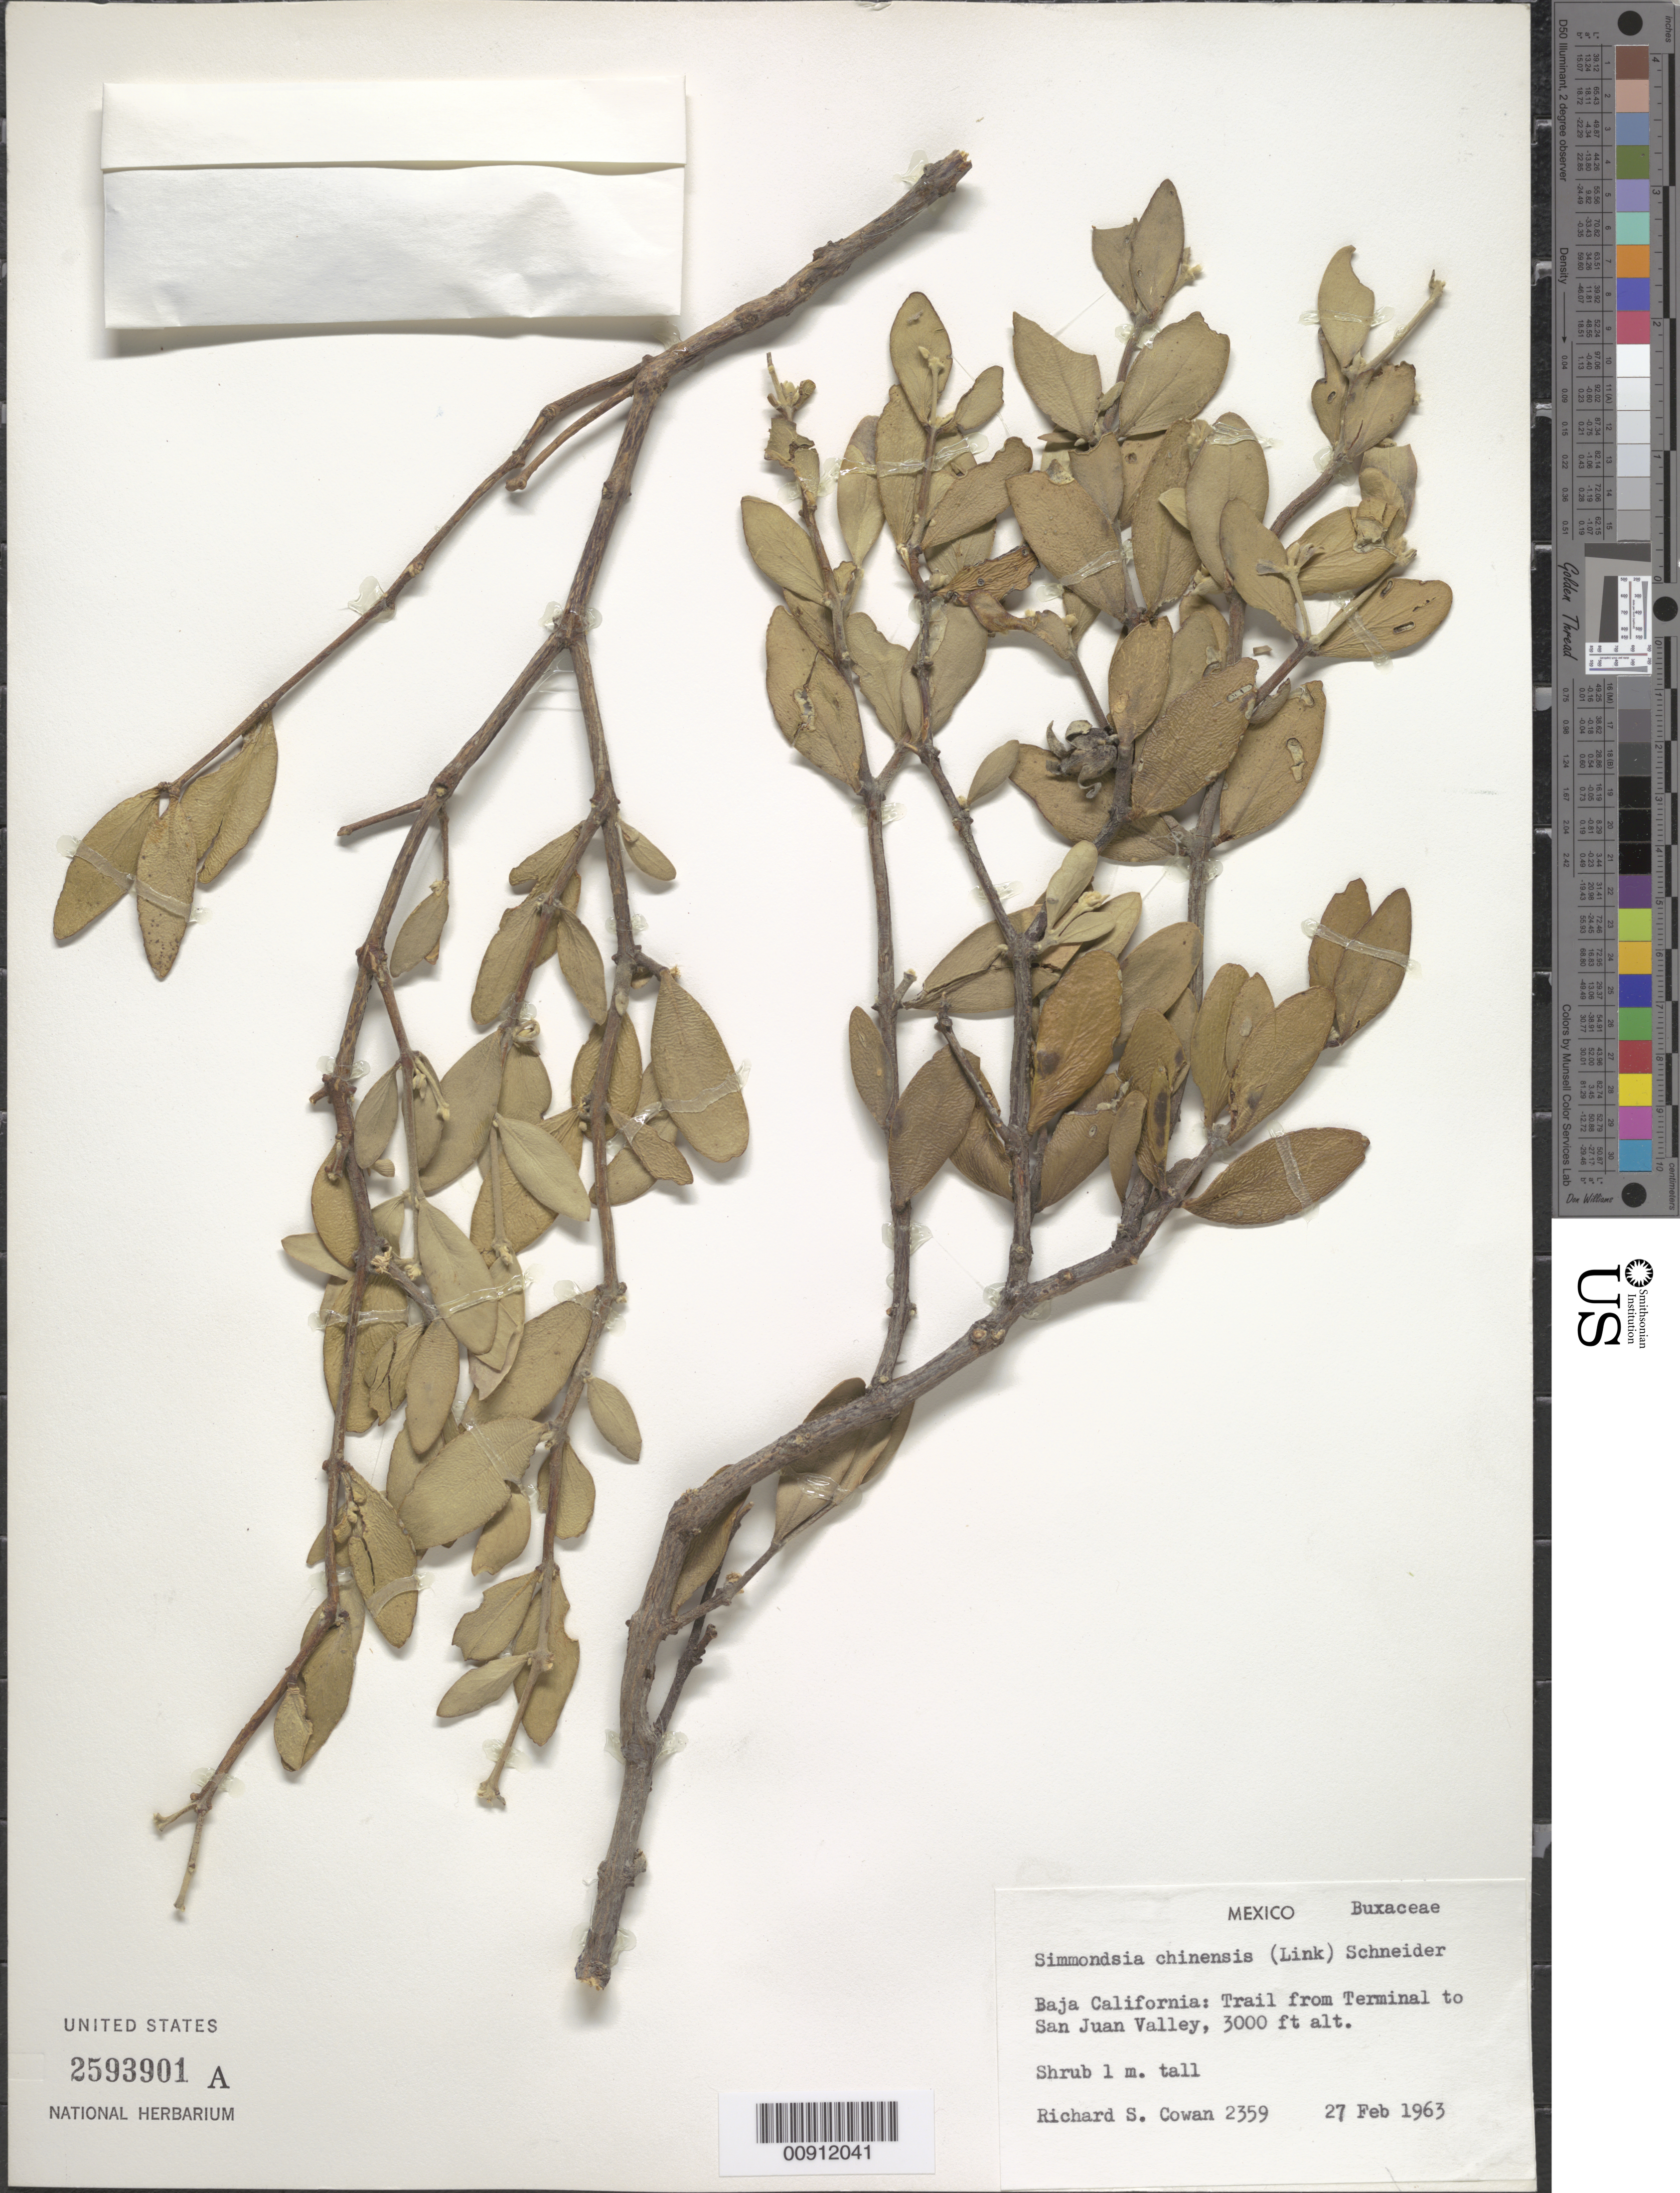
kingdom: Plantae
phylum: Tracheophyta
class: Magnoliopsida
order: Caryophyllales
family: Simmondsiaceae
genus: Simmondsia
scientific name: Simmondsia chinensis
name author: (Link) C.K. Schneid.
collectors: R. S. Cowan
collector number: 2359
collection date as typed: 27 Feb 1963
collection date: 1963-02-27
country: Mexico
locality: Baja California: Trail from Terminal to San Juan Valley.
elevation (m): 914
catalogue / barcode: US 2593901A